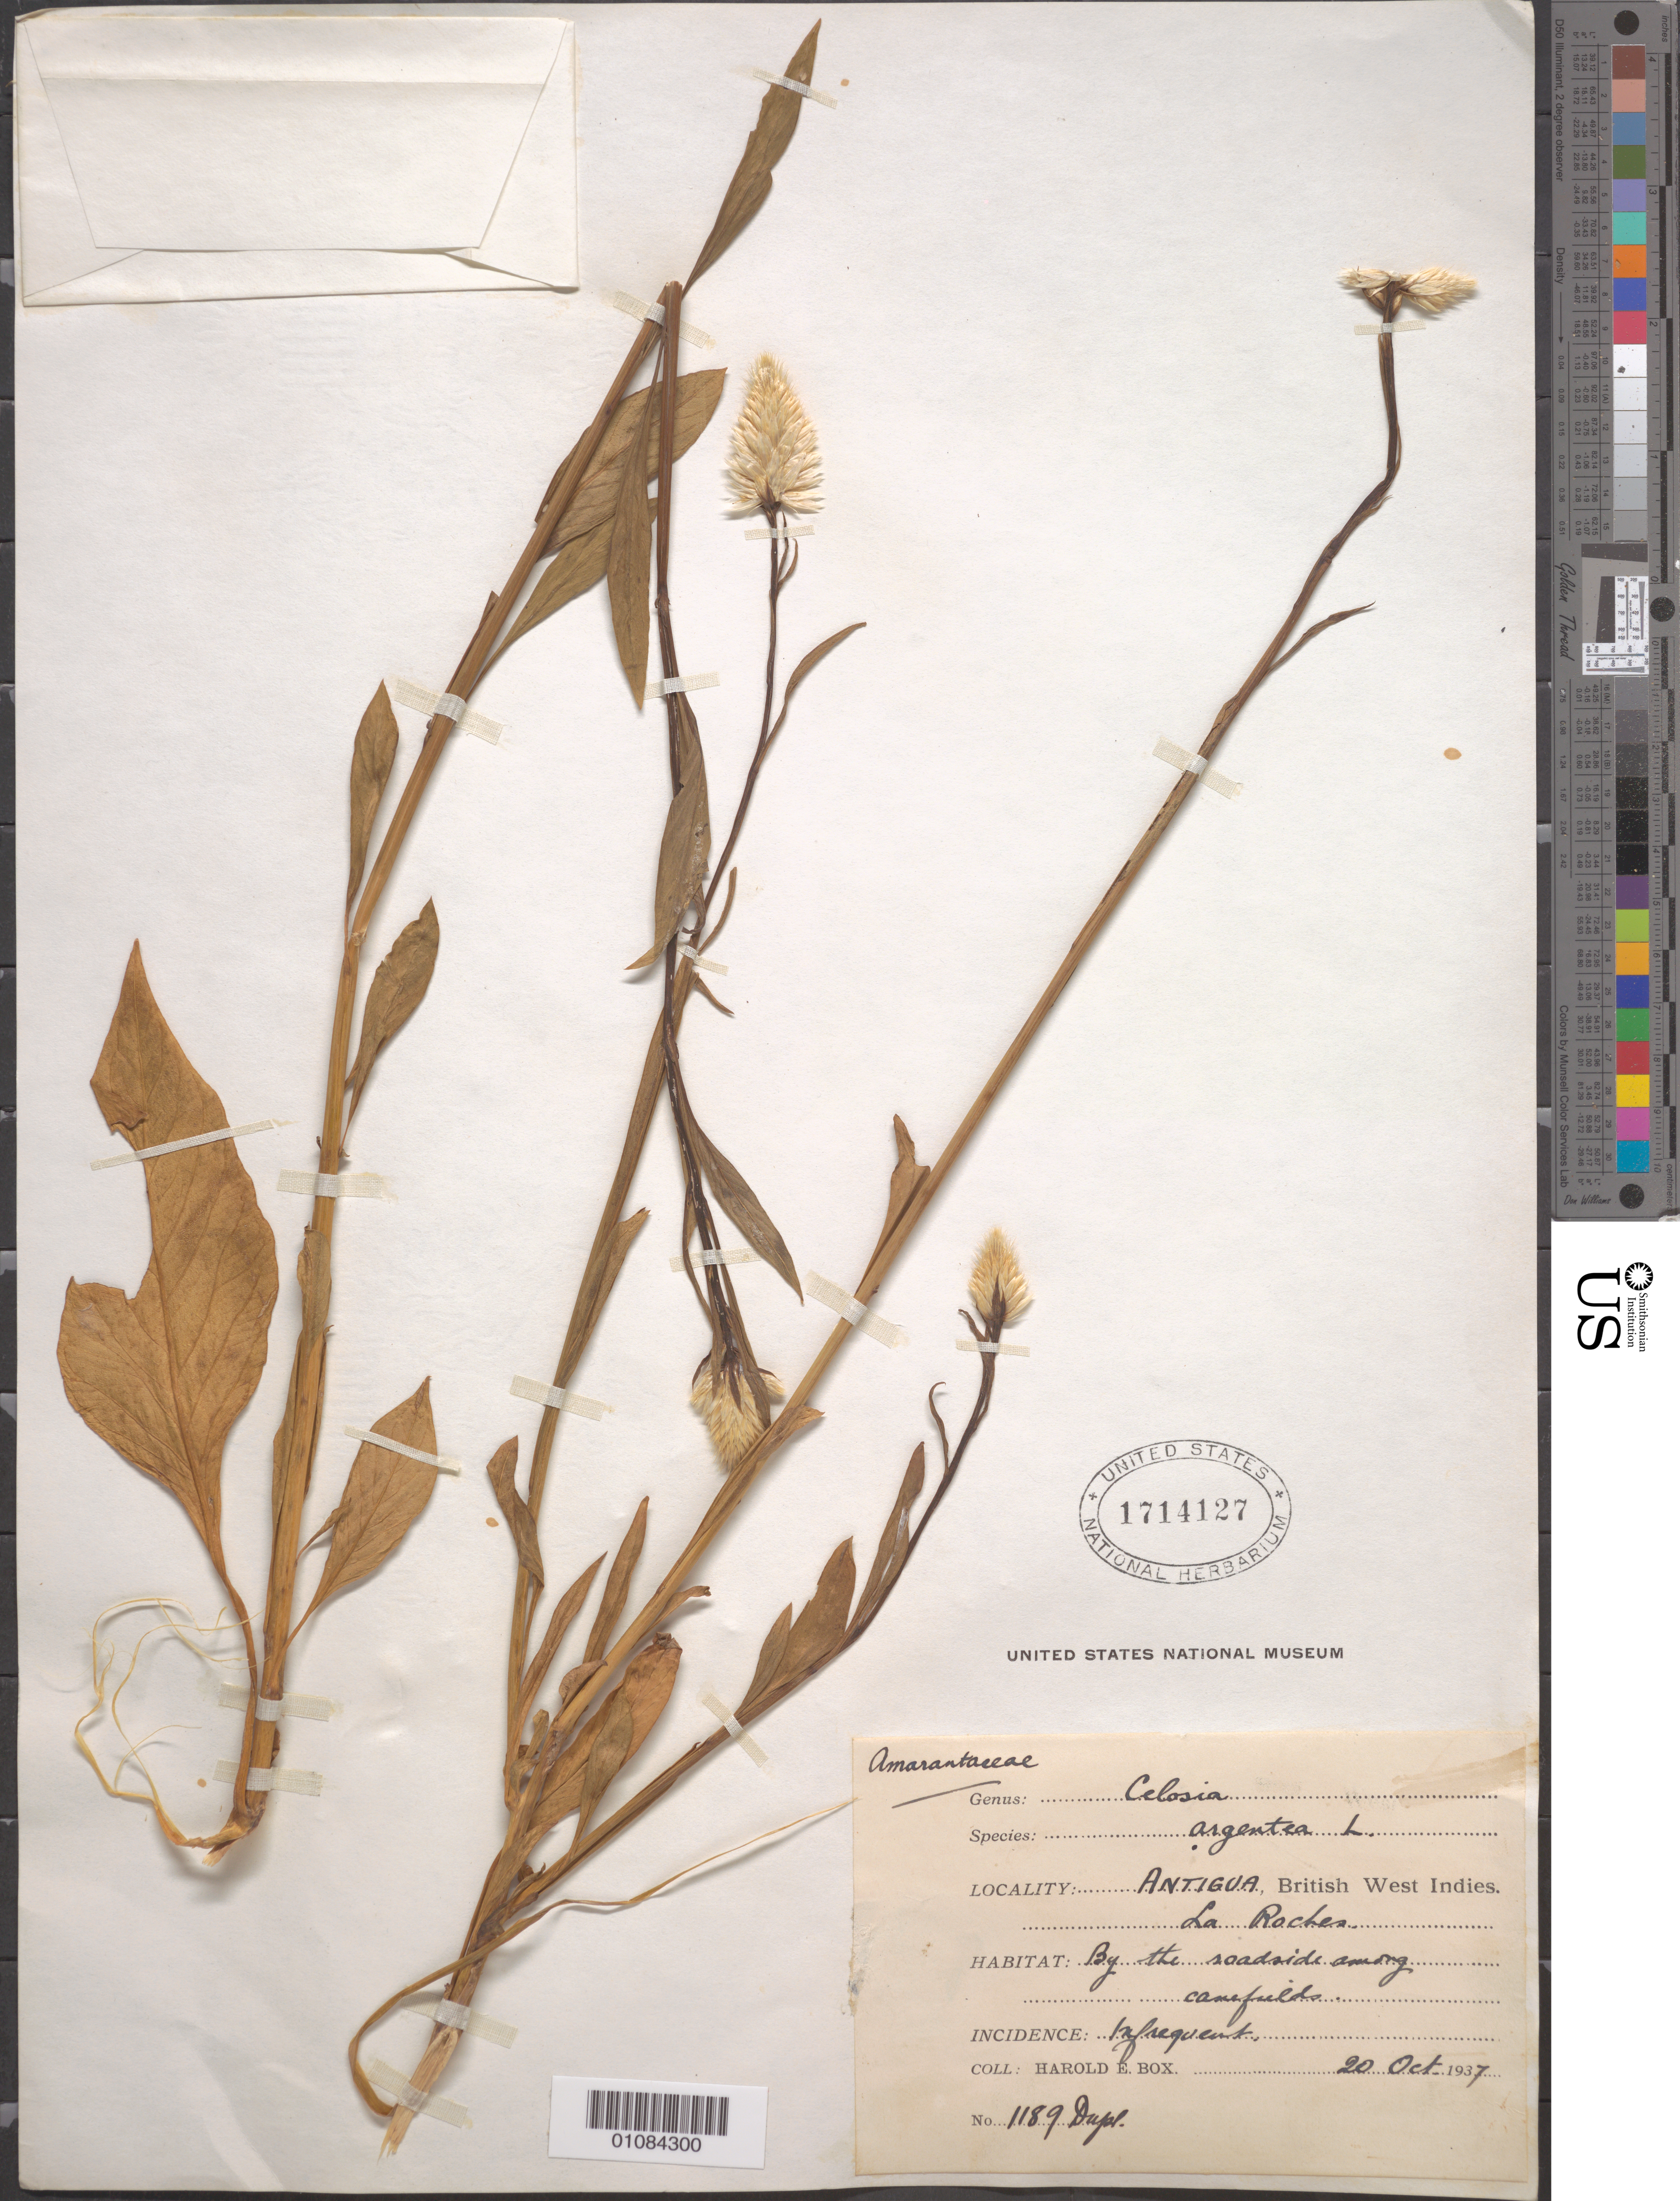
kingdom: Plantae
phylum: Tracheophyta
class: Magnoliopsida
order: Caryophyllales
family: Amaranthaceae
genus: Celosia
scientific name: Celosia argentea var. argentea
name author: L.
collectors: H. E. Box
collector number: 1189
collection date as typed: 20 Oct 1937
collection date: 1937-10-20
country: Antigua and Barbuda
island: Antigua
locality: La Roches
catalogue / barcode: US 1714127